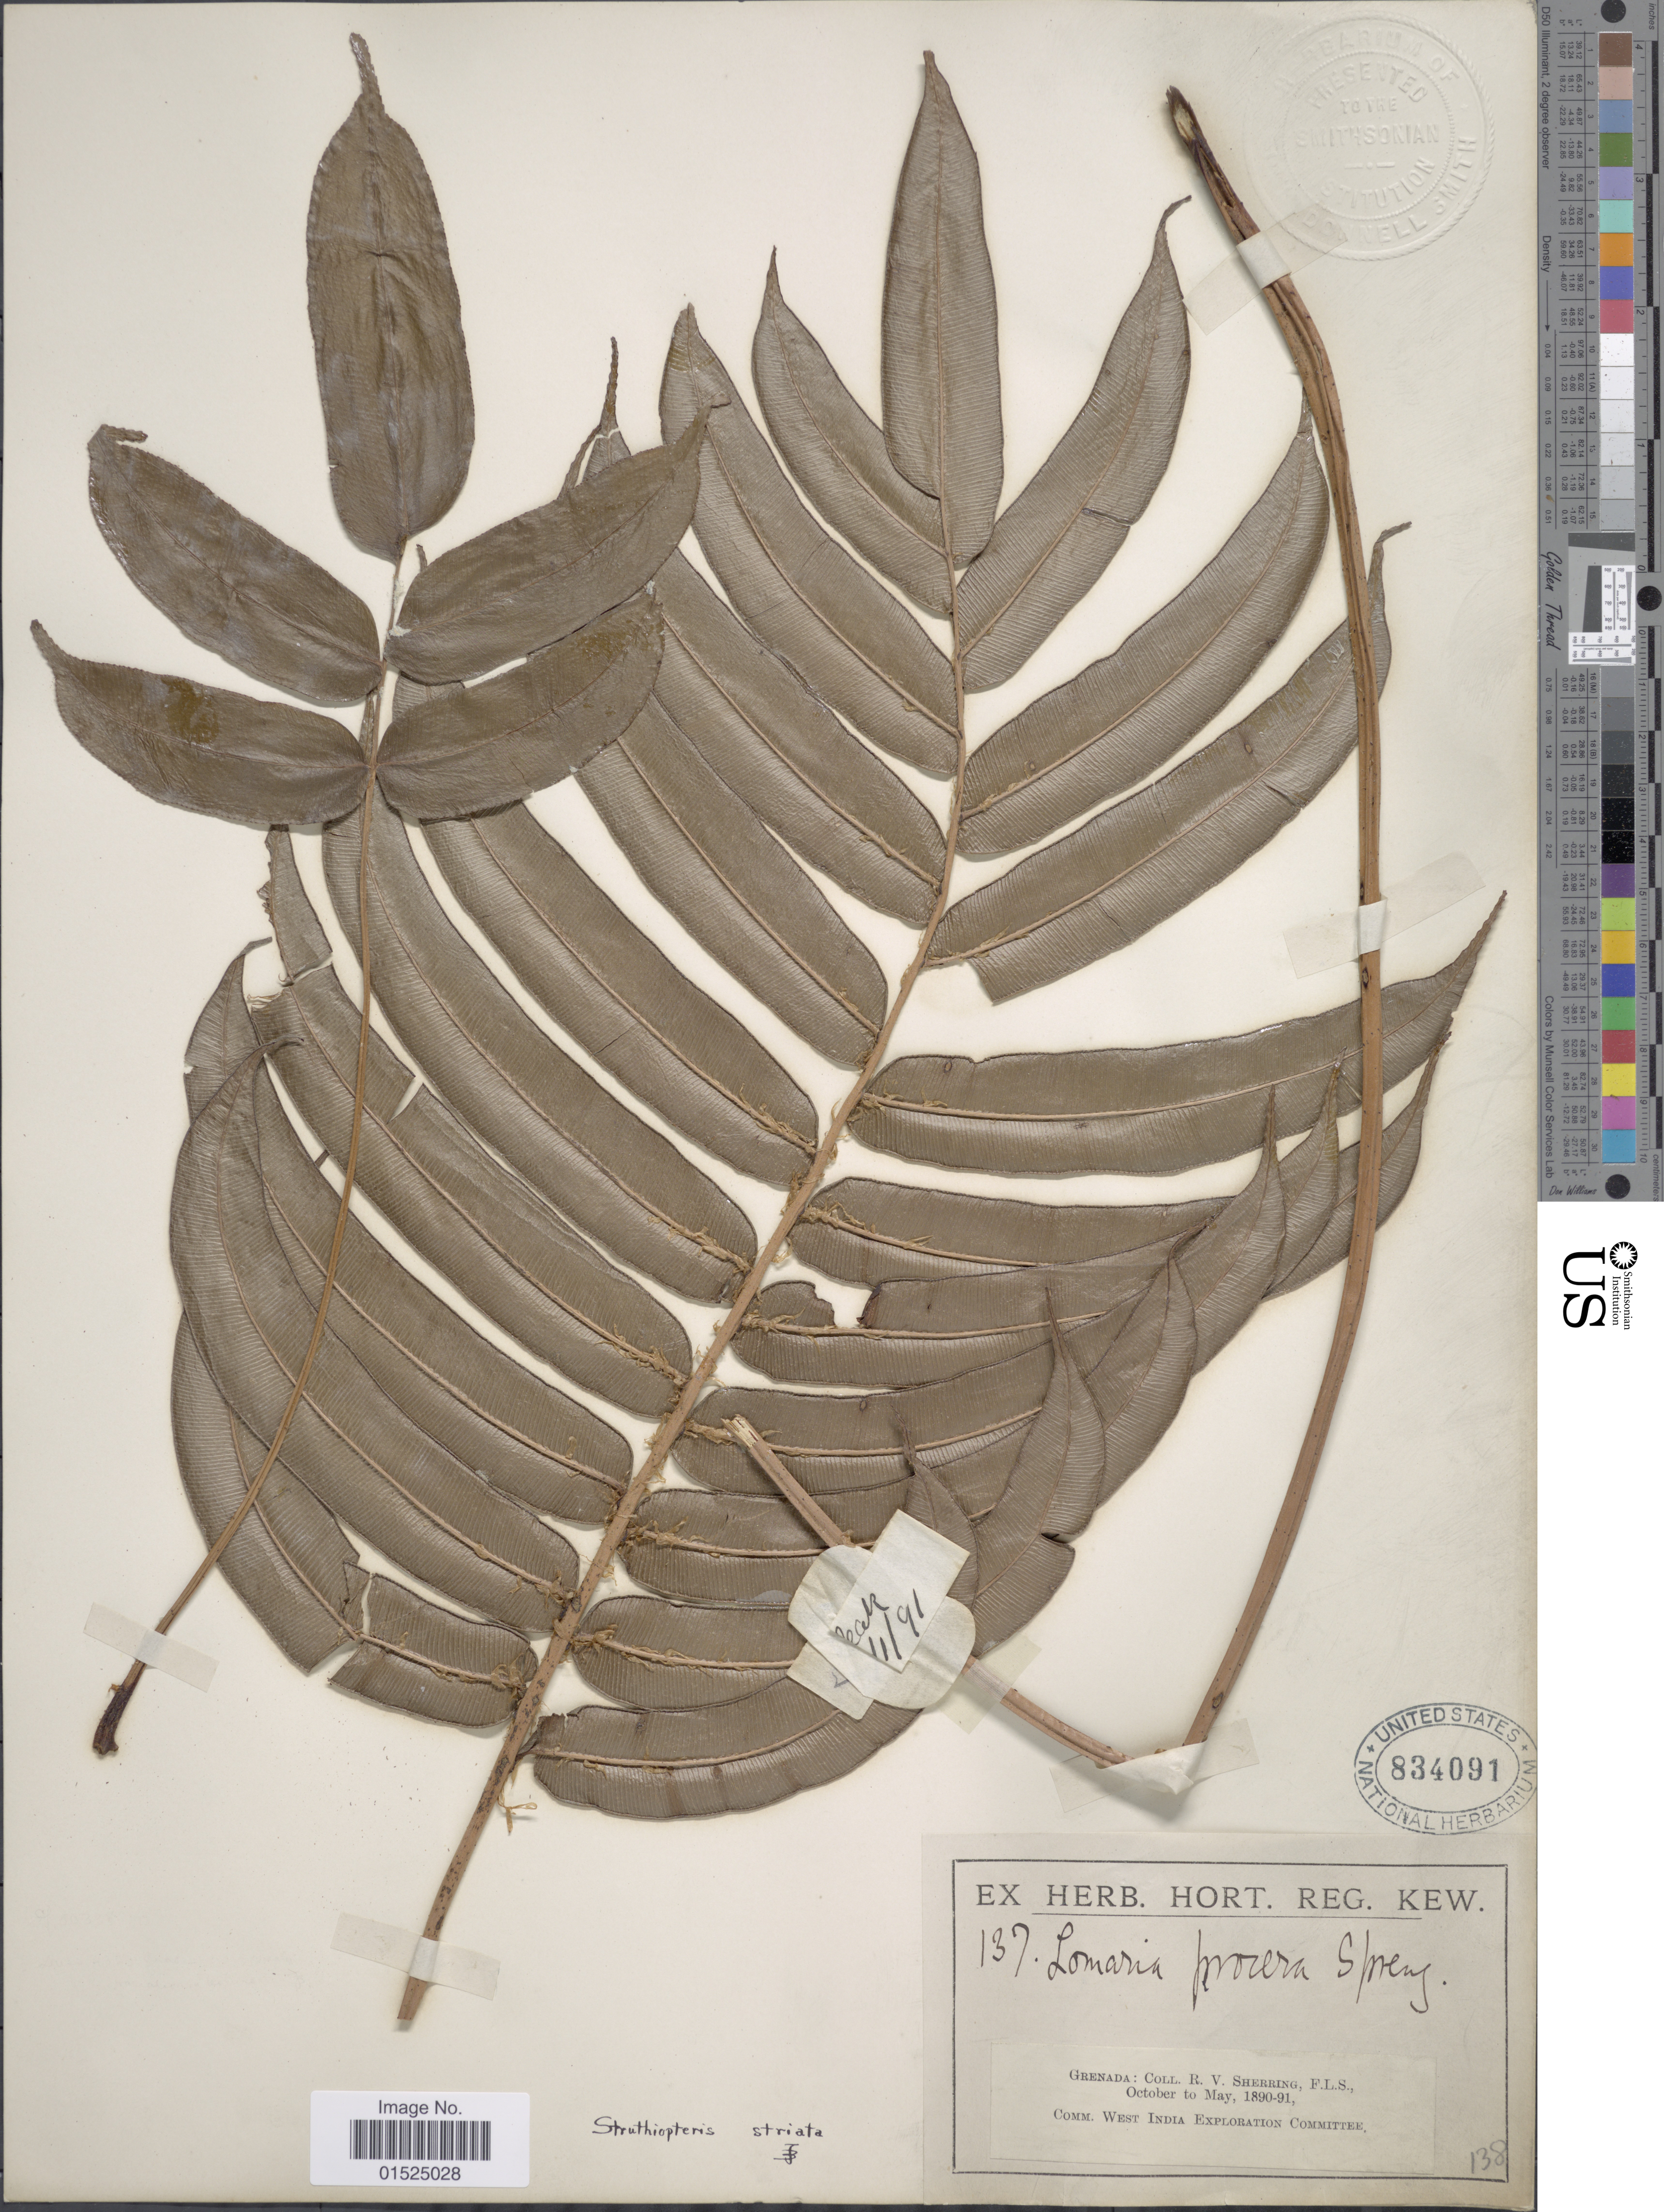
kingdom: Plantae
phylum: Tracheophyta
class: Polypodiopsida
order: Polypodiales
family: Blechnaceae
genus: Blechnum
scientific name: Blechnum ryanii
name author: Hieron.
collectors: R. Sherring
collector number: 138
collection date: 1890-10/1891-05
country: Grenada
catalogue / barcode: US 834091